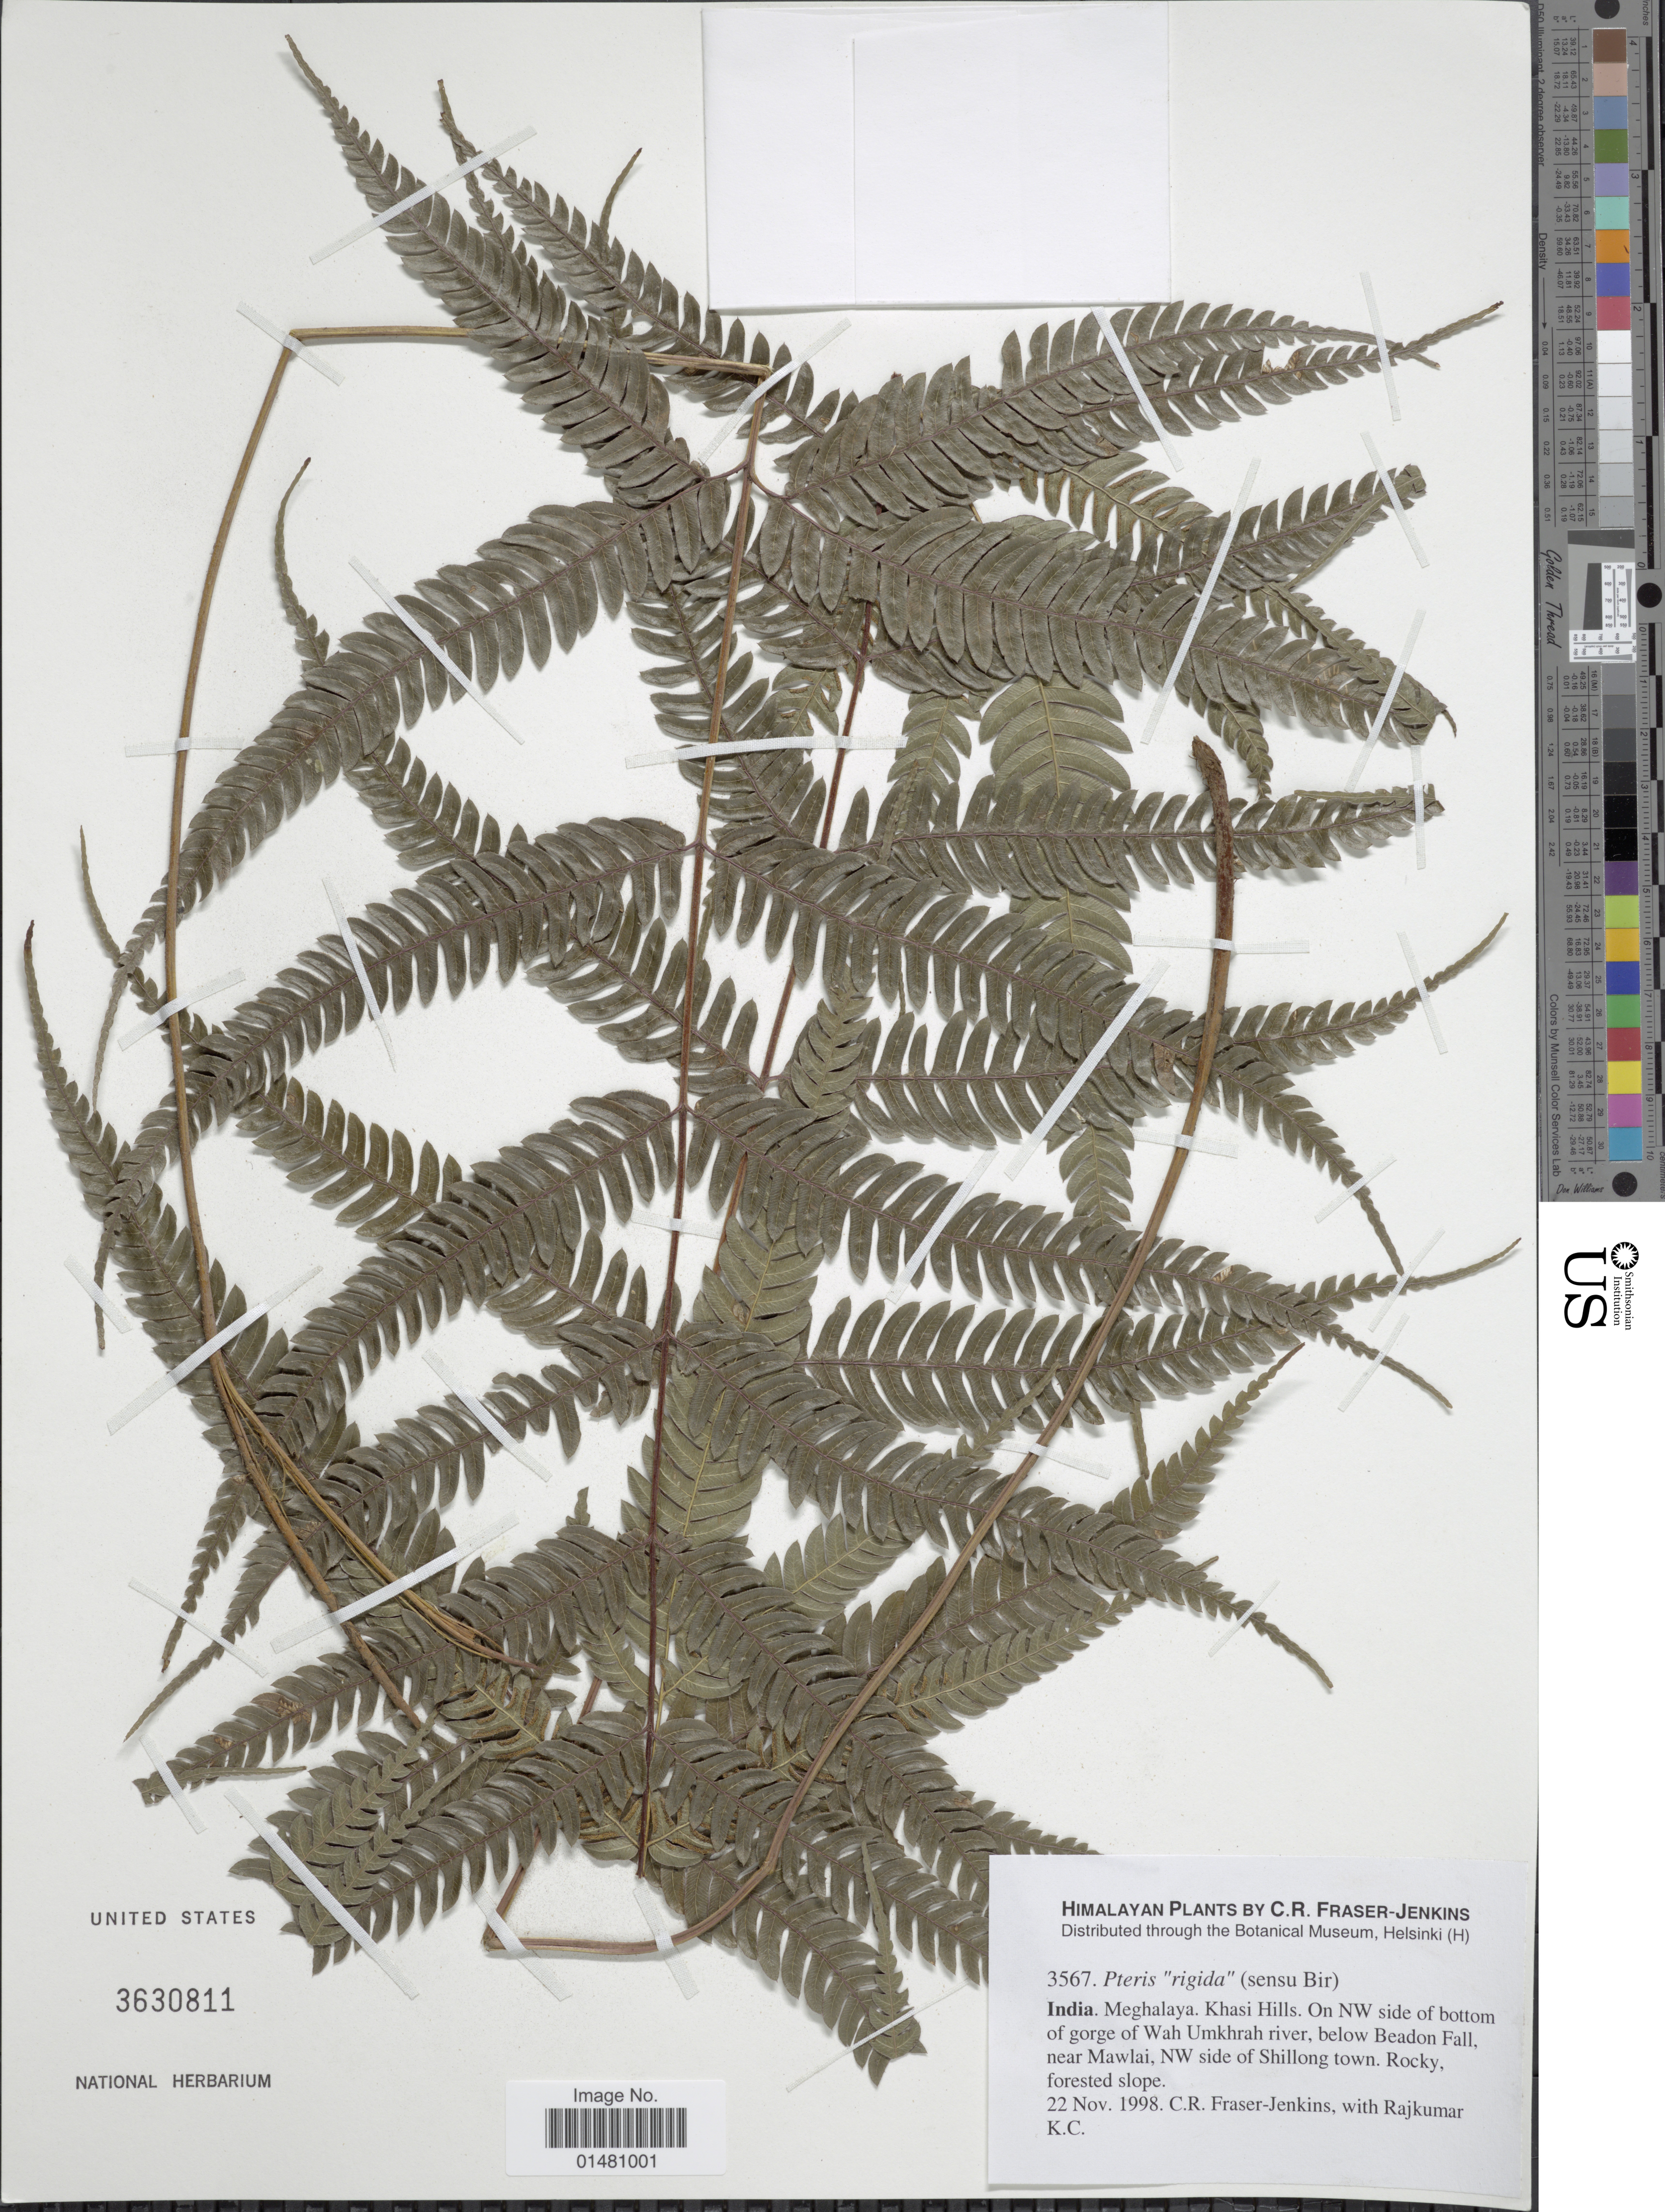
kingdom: Plantae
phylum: Tracheophyta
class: Polypodiopsida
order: Polypodiales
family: Pteridaceae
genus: Pteris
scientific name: Pteris rigidia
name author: Bir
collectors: C. R. Fraser-Jenkins & K. Rajkumar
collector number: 3567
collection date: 1998-11-22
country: India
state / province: Meghalaya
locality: Khasi Hills. On NW side of bottom of gorge of Wah Umkhrah river, below Beadon Fall, near Mawlai, NW side of Shillong town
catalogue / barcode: US 3630811